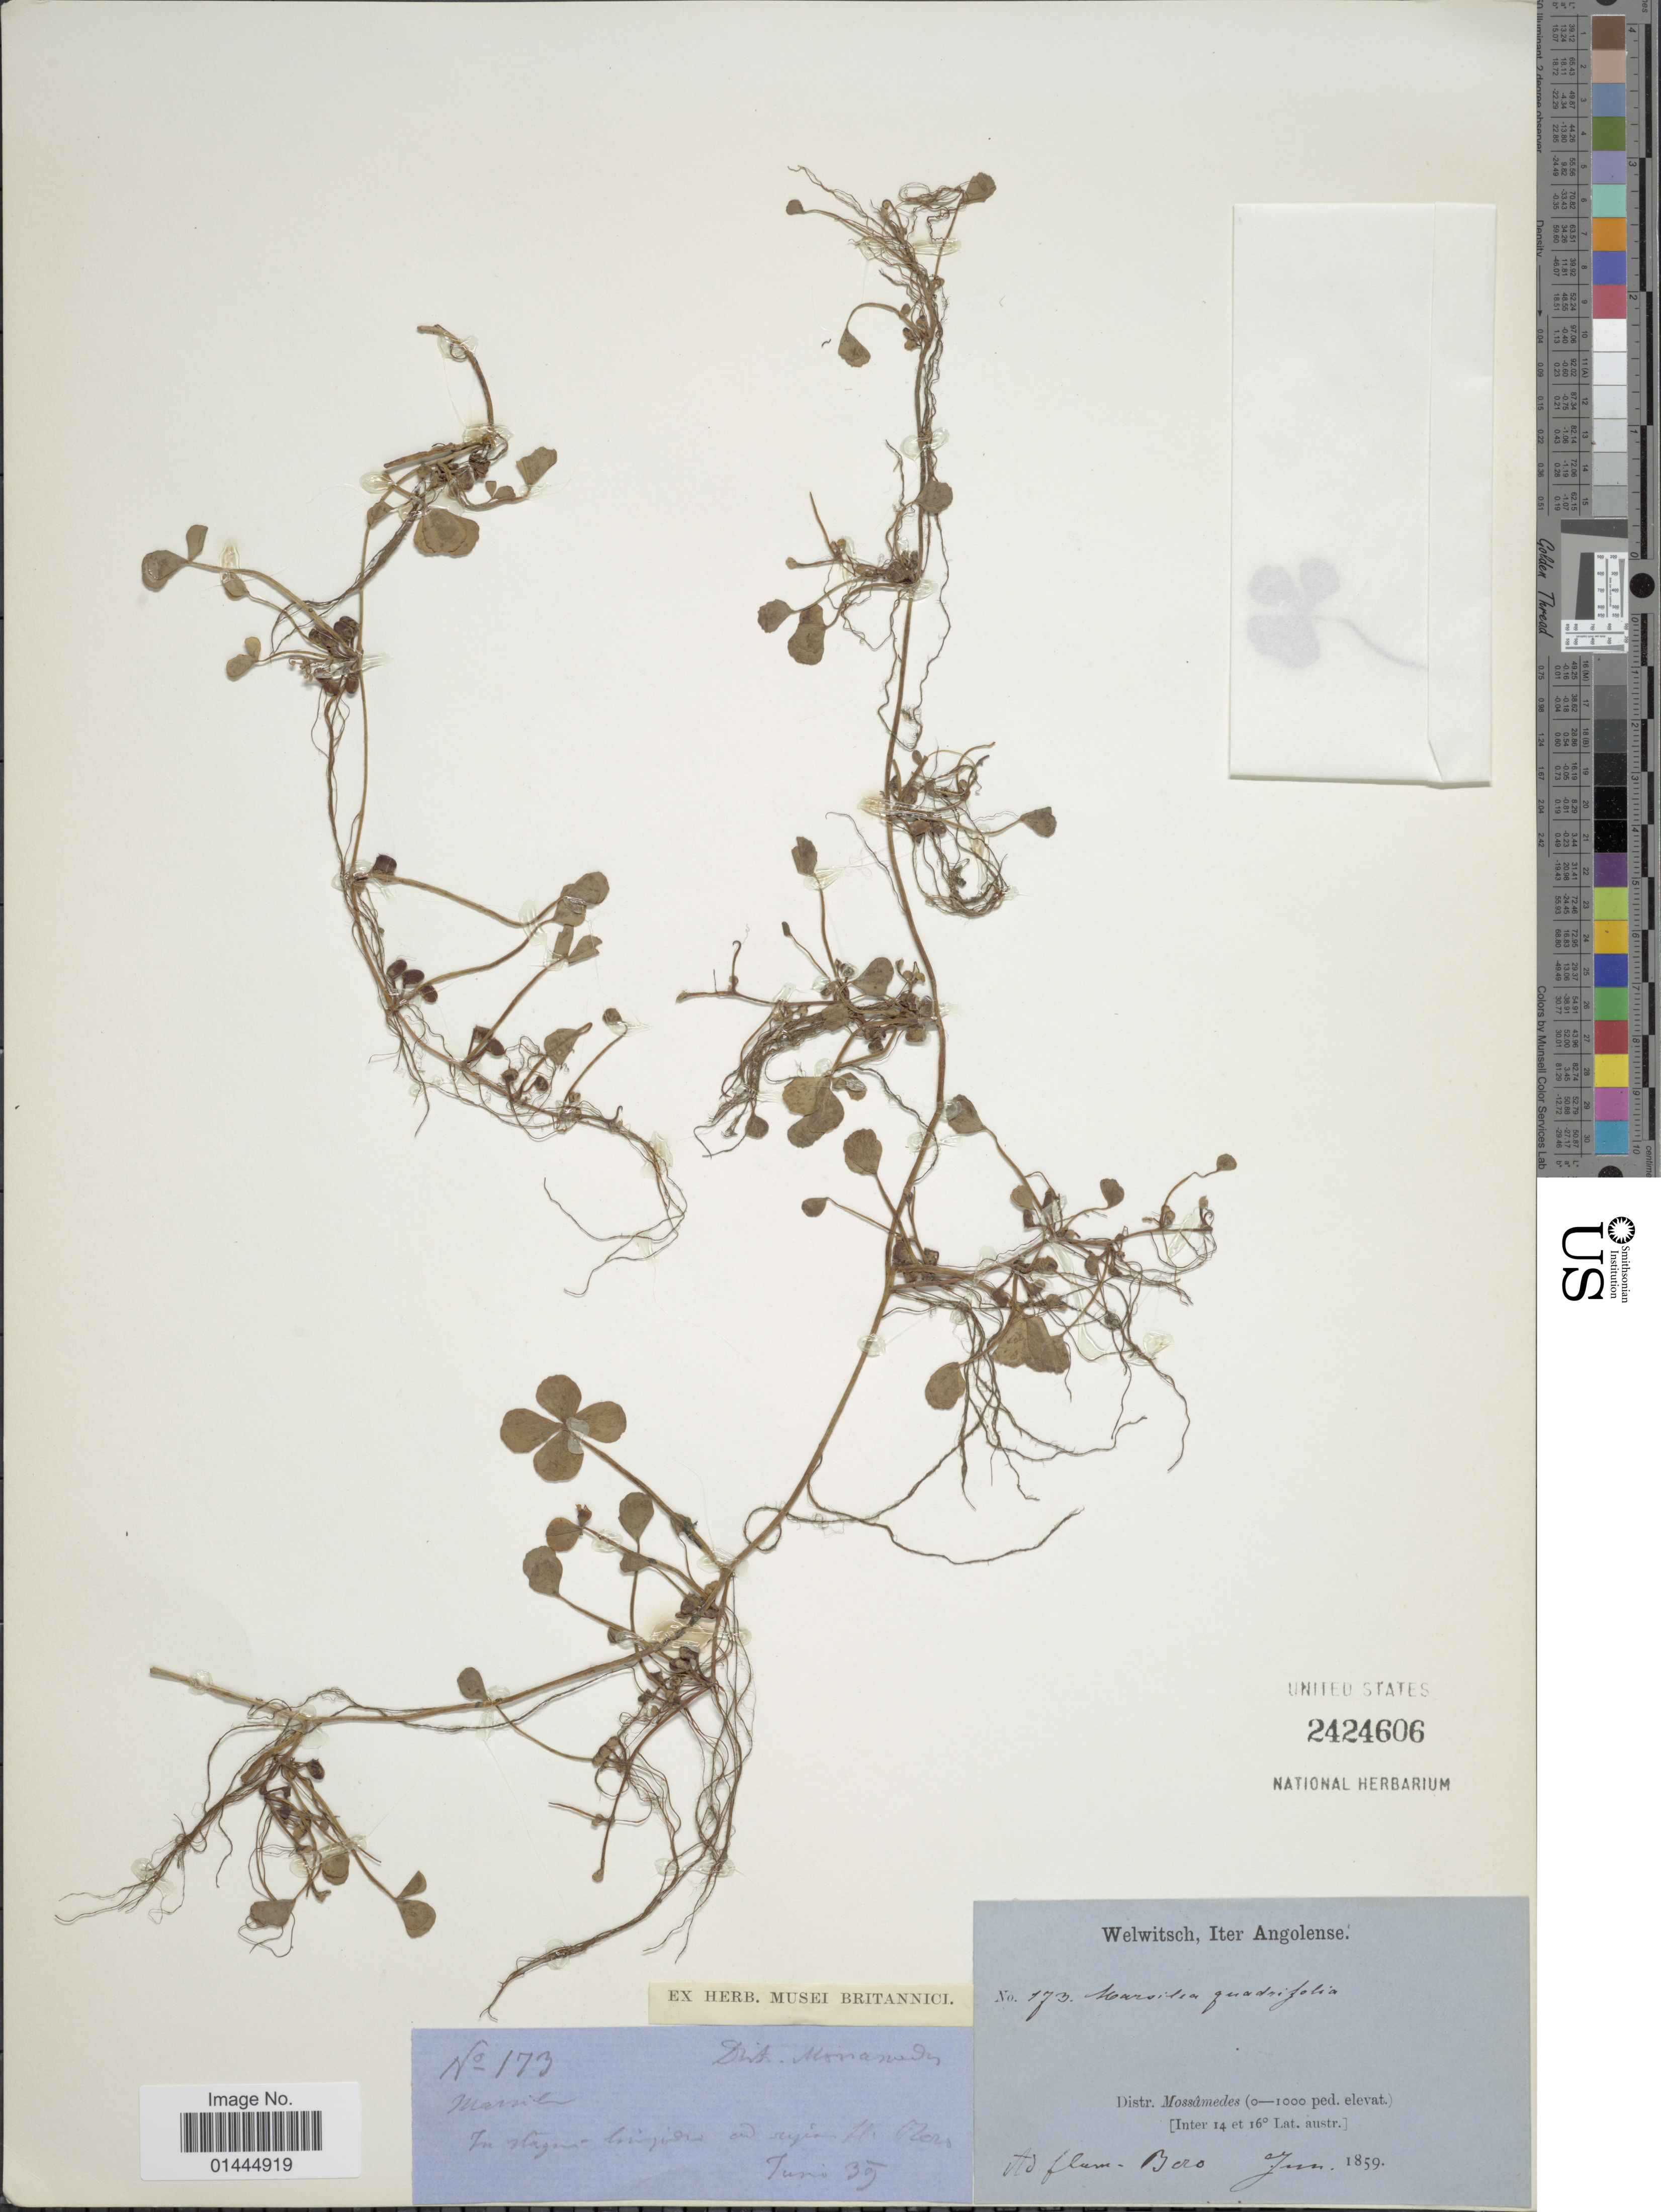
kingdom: Plantae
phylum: Tracheophyta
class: Polypodiopsida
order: Salviniales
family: Marsileaceae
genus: Marsilea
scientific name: Marsilea quadrifolia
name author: L.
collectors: -. Welwitsch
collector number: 173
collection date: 1859-06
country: Angola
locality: Angolense, Distr. Mossamedes.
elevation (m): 0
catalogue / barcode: US 2424606